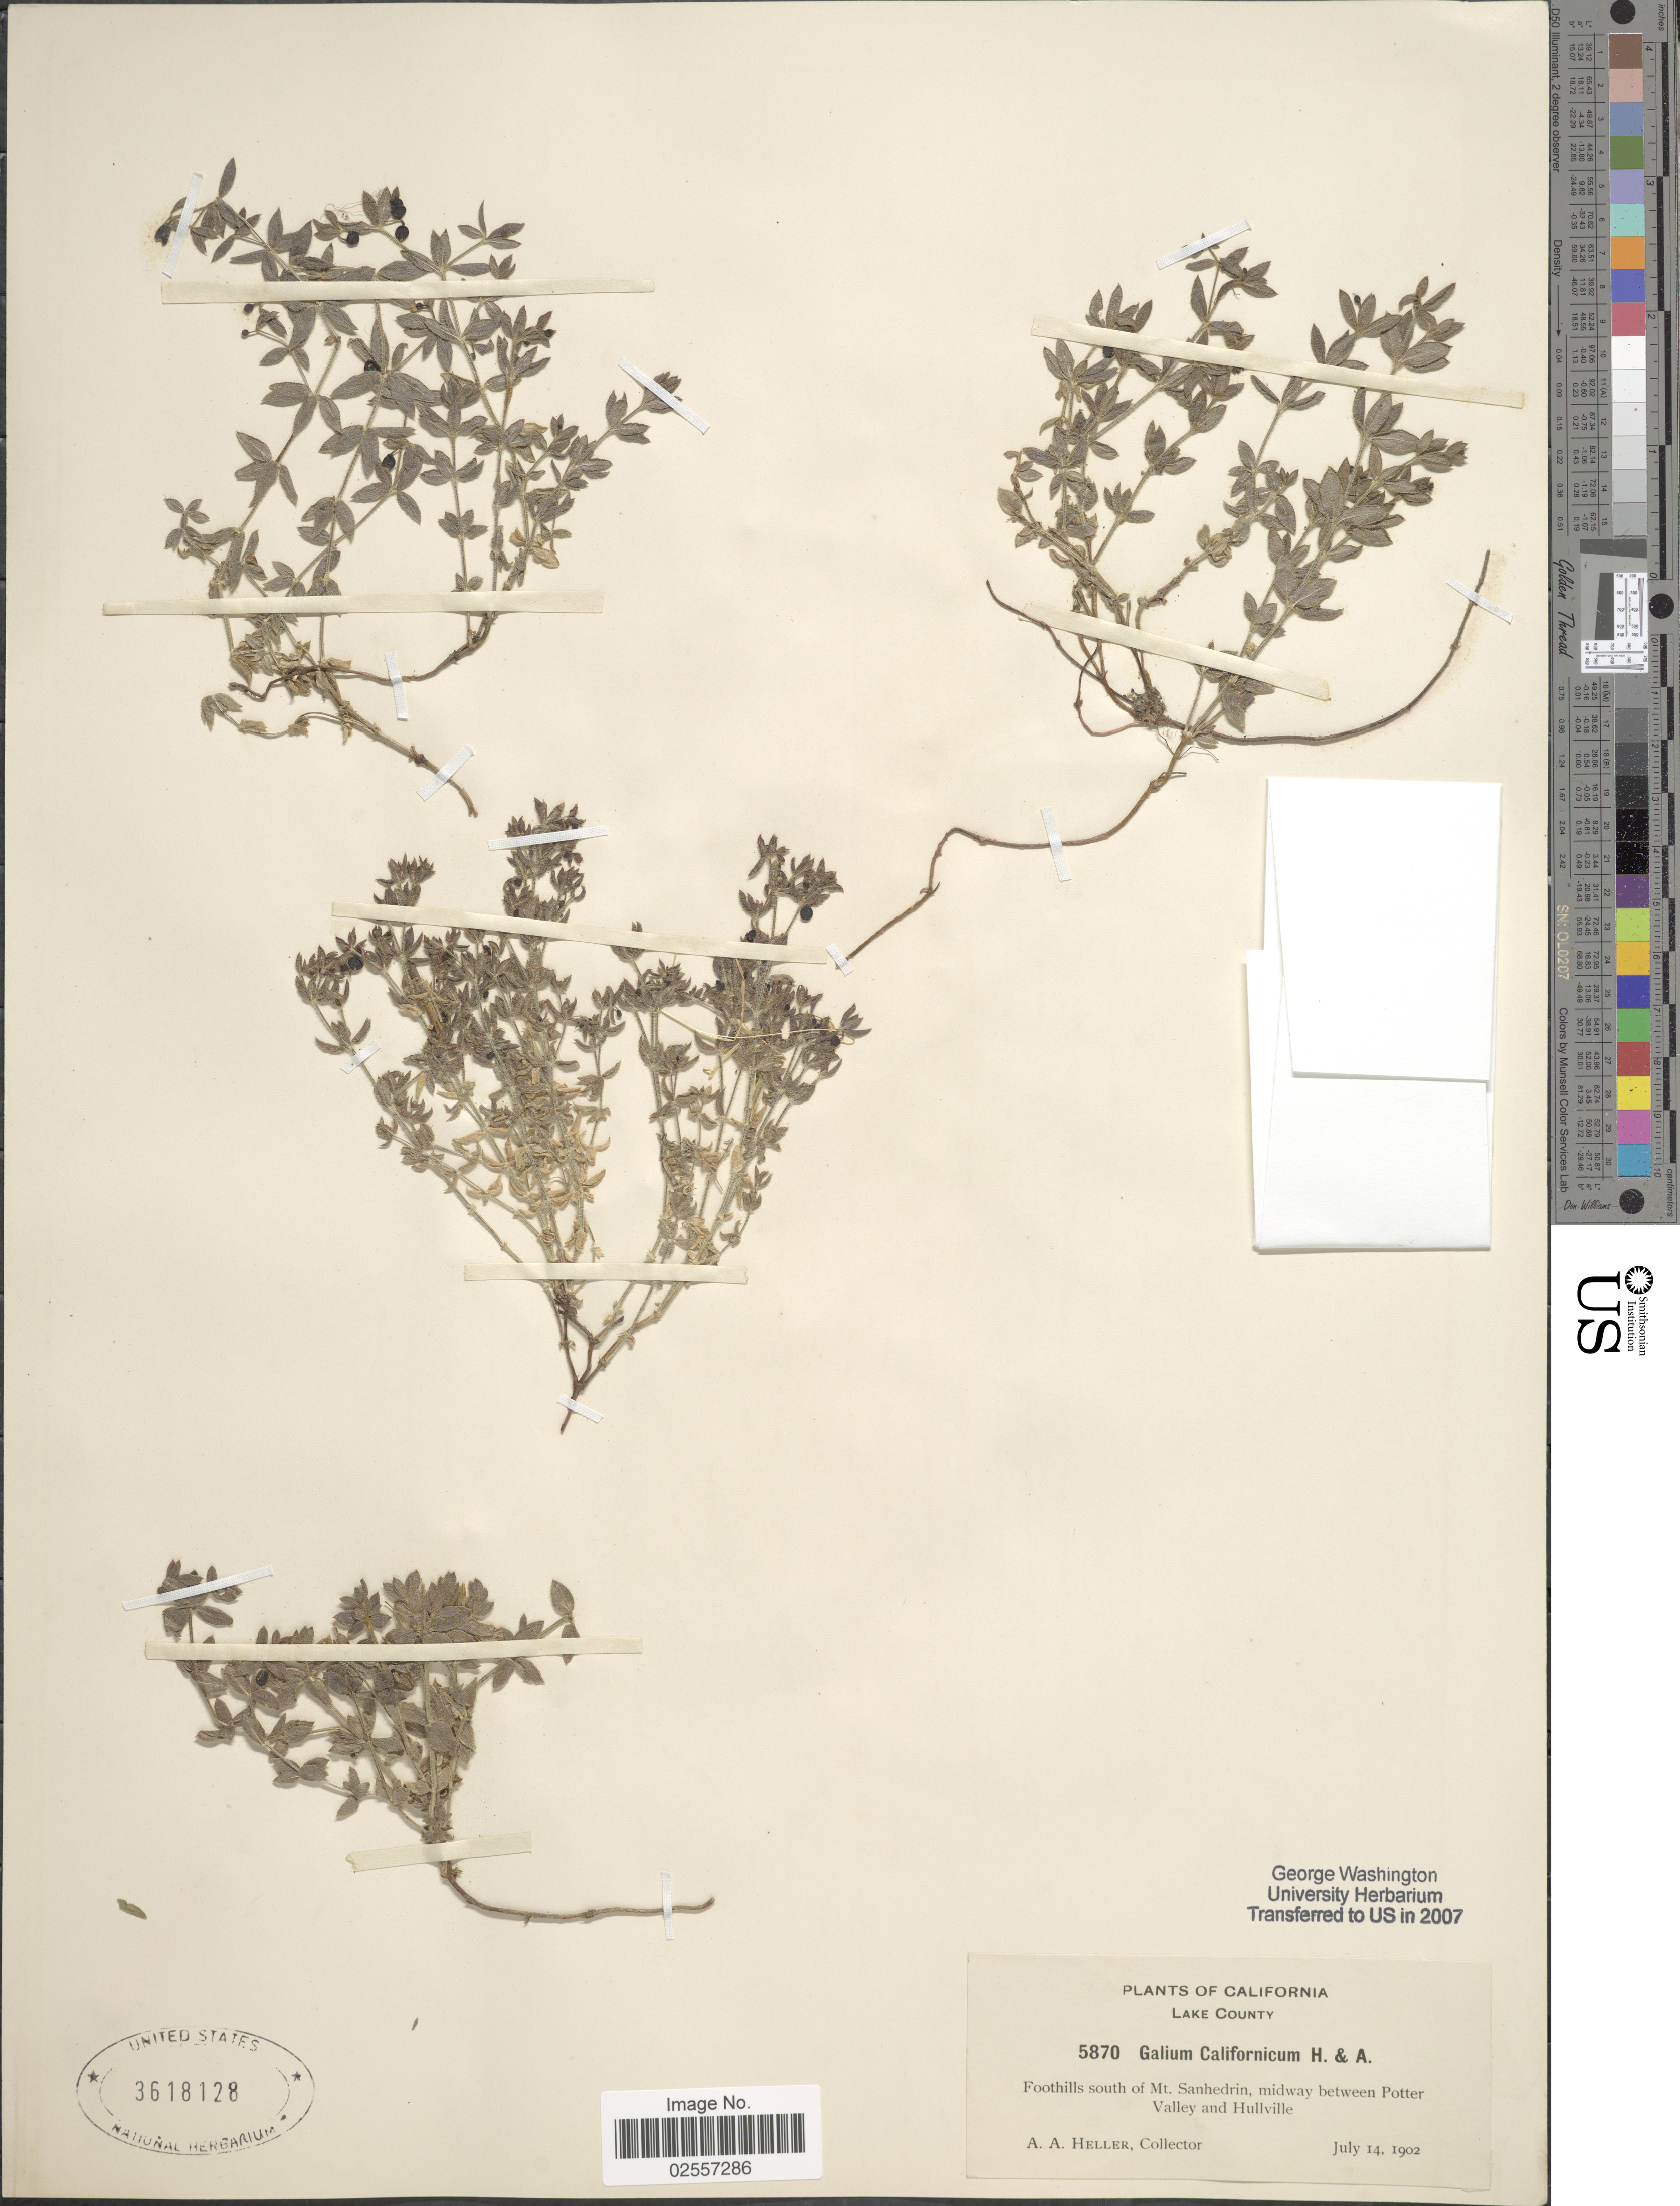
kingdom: Plantae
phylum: Tracheophyta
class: Magnoliopsida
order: Gentianales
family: Rubiaceae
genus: Galium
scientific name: Galium californicum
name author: Hook. & Arn.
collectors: A. A. Heller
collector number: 5870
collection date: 1902-07-14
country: United States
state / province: California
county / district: Lake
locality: Lake County. Foothills south of Mt. Sanhedrin, midway between Potter Valley and Hullville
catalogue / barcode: US 3618128